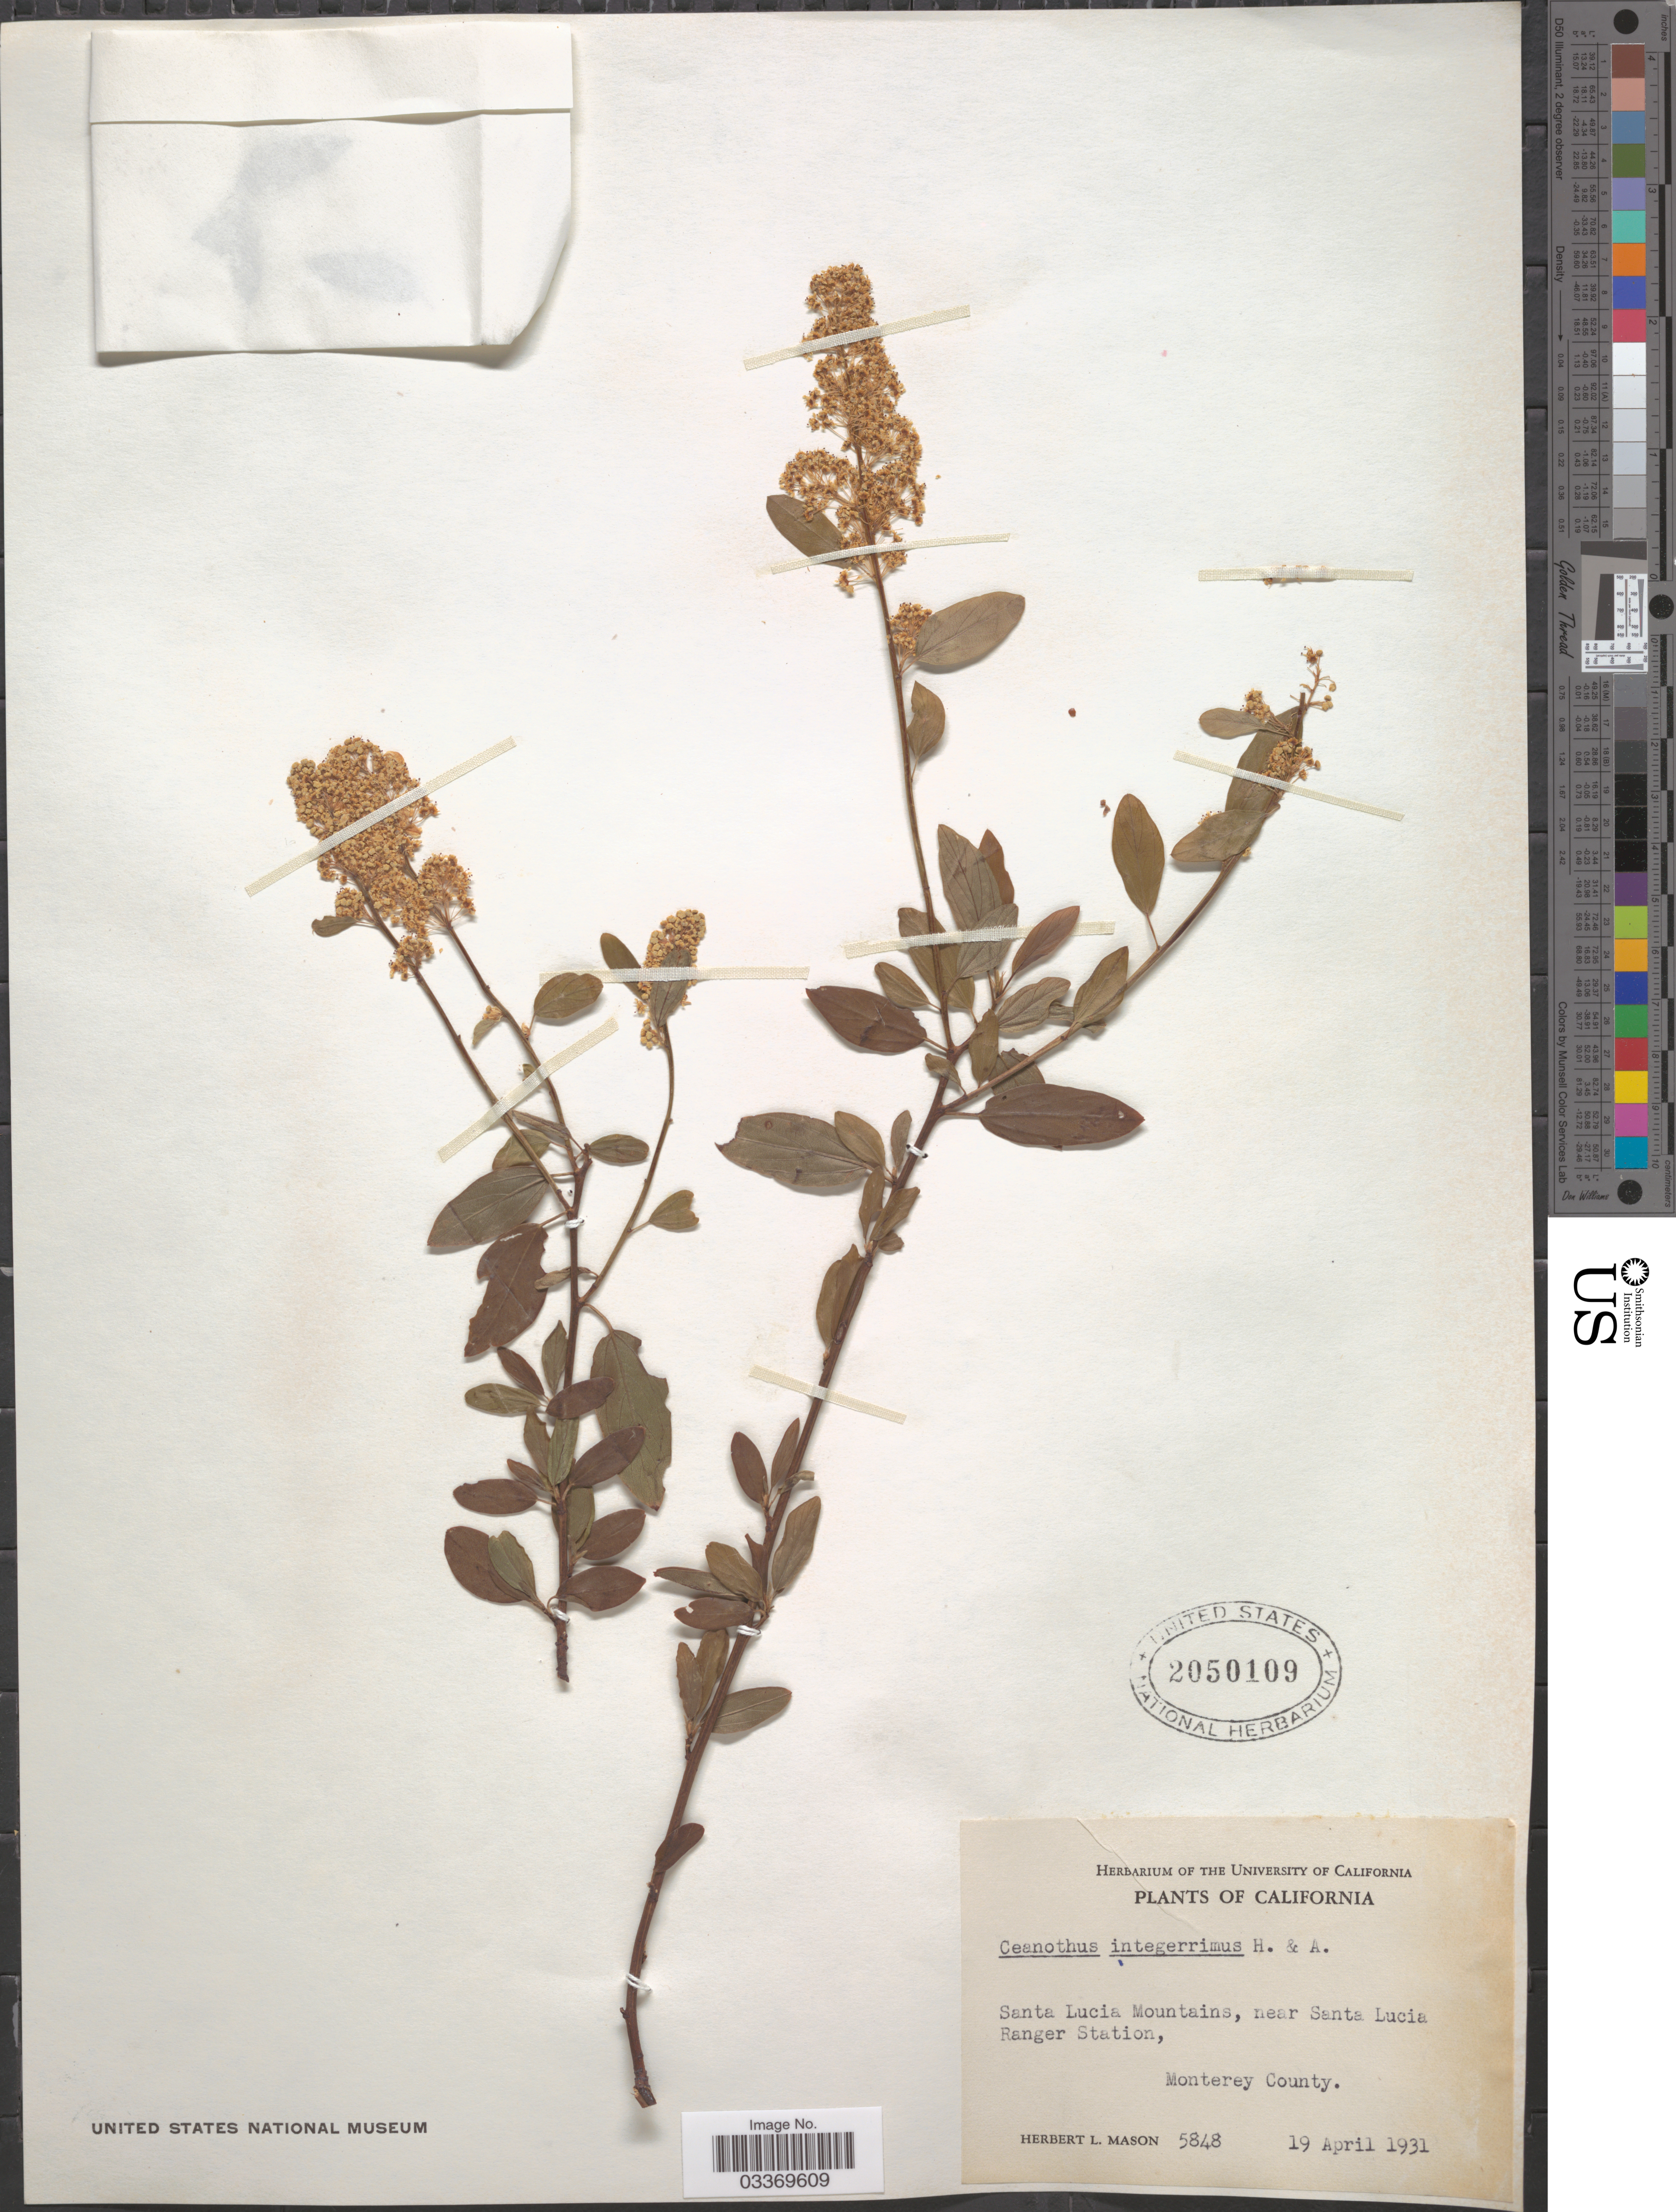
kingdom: Plantae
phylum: Tracheophyta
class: Magnoliopsida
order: Rosales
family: Rhamnaceae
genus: Ceanothus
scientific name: Ceanothus integerrimus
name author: Hook. & Arn.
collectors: H. L. Mason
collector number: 5848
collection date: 1931-04-19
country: United States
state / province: California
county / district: Monterey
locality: Near Santa Lucia Ranger Station, Santa Lucia Mountains.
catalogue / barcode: US 2050109